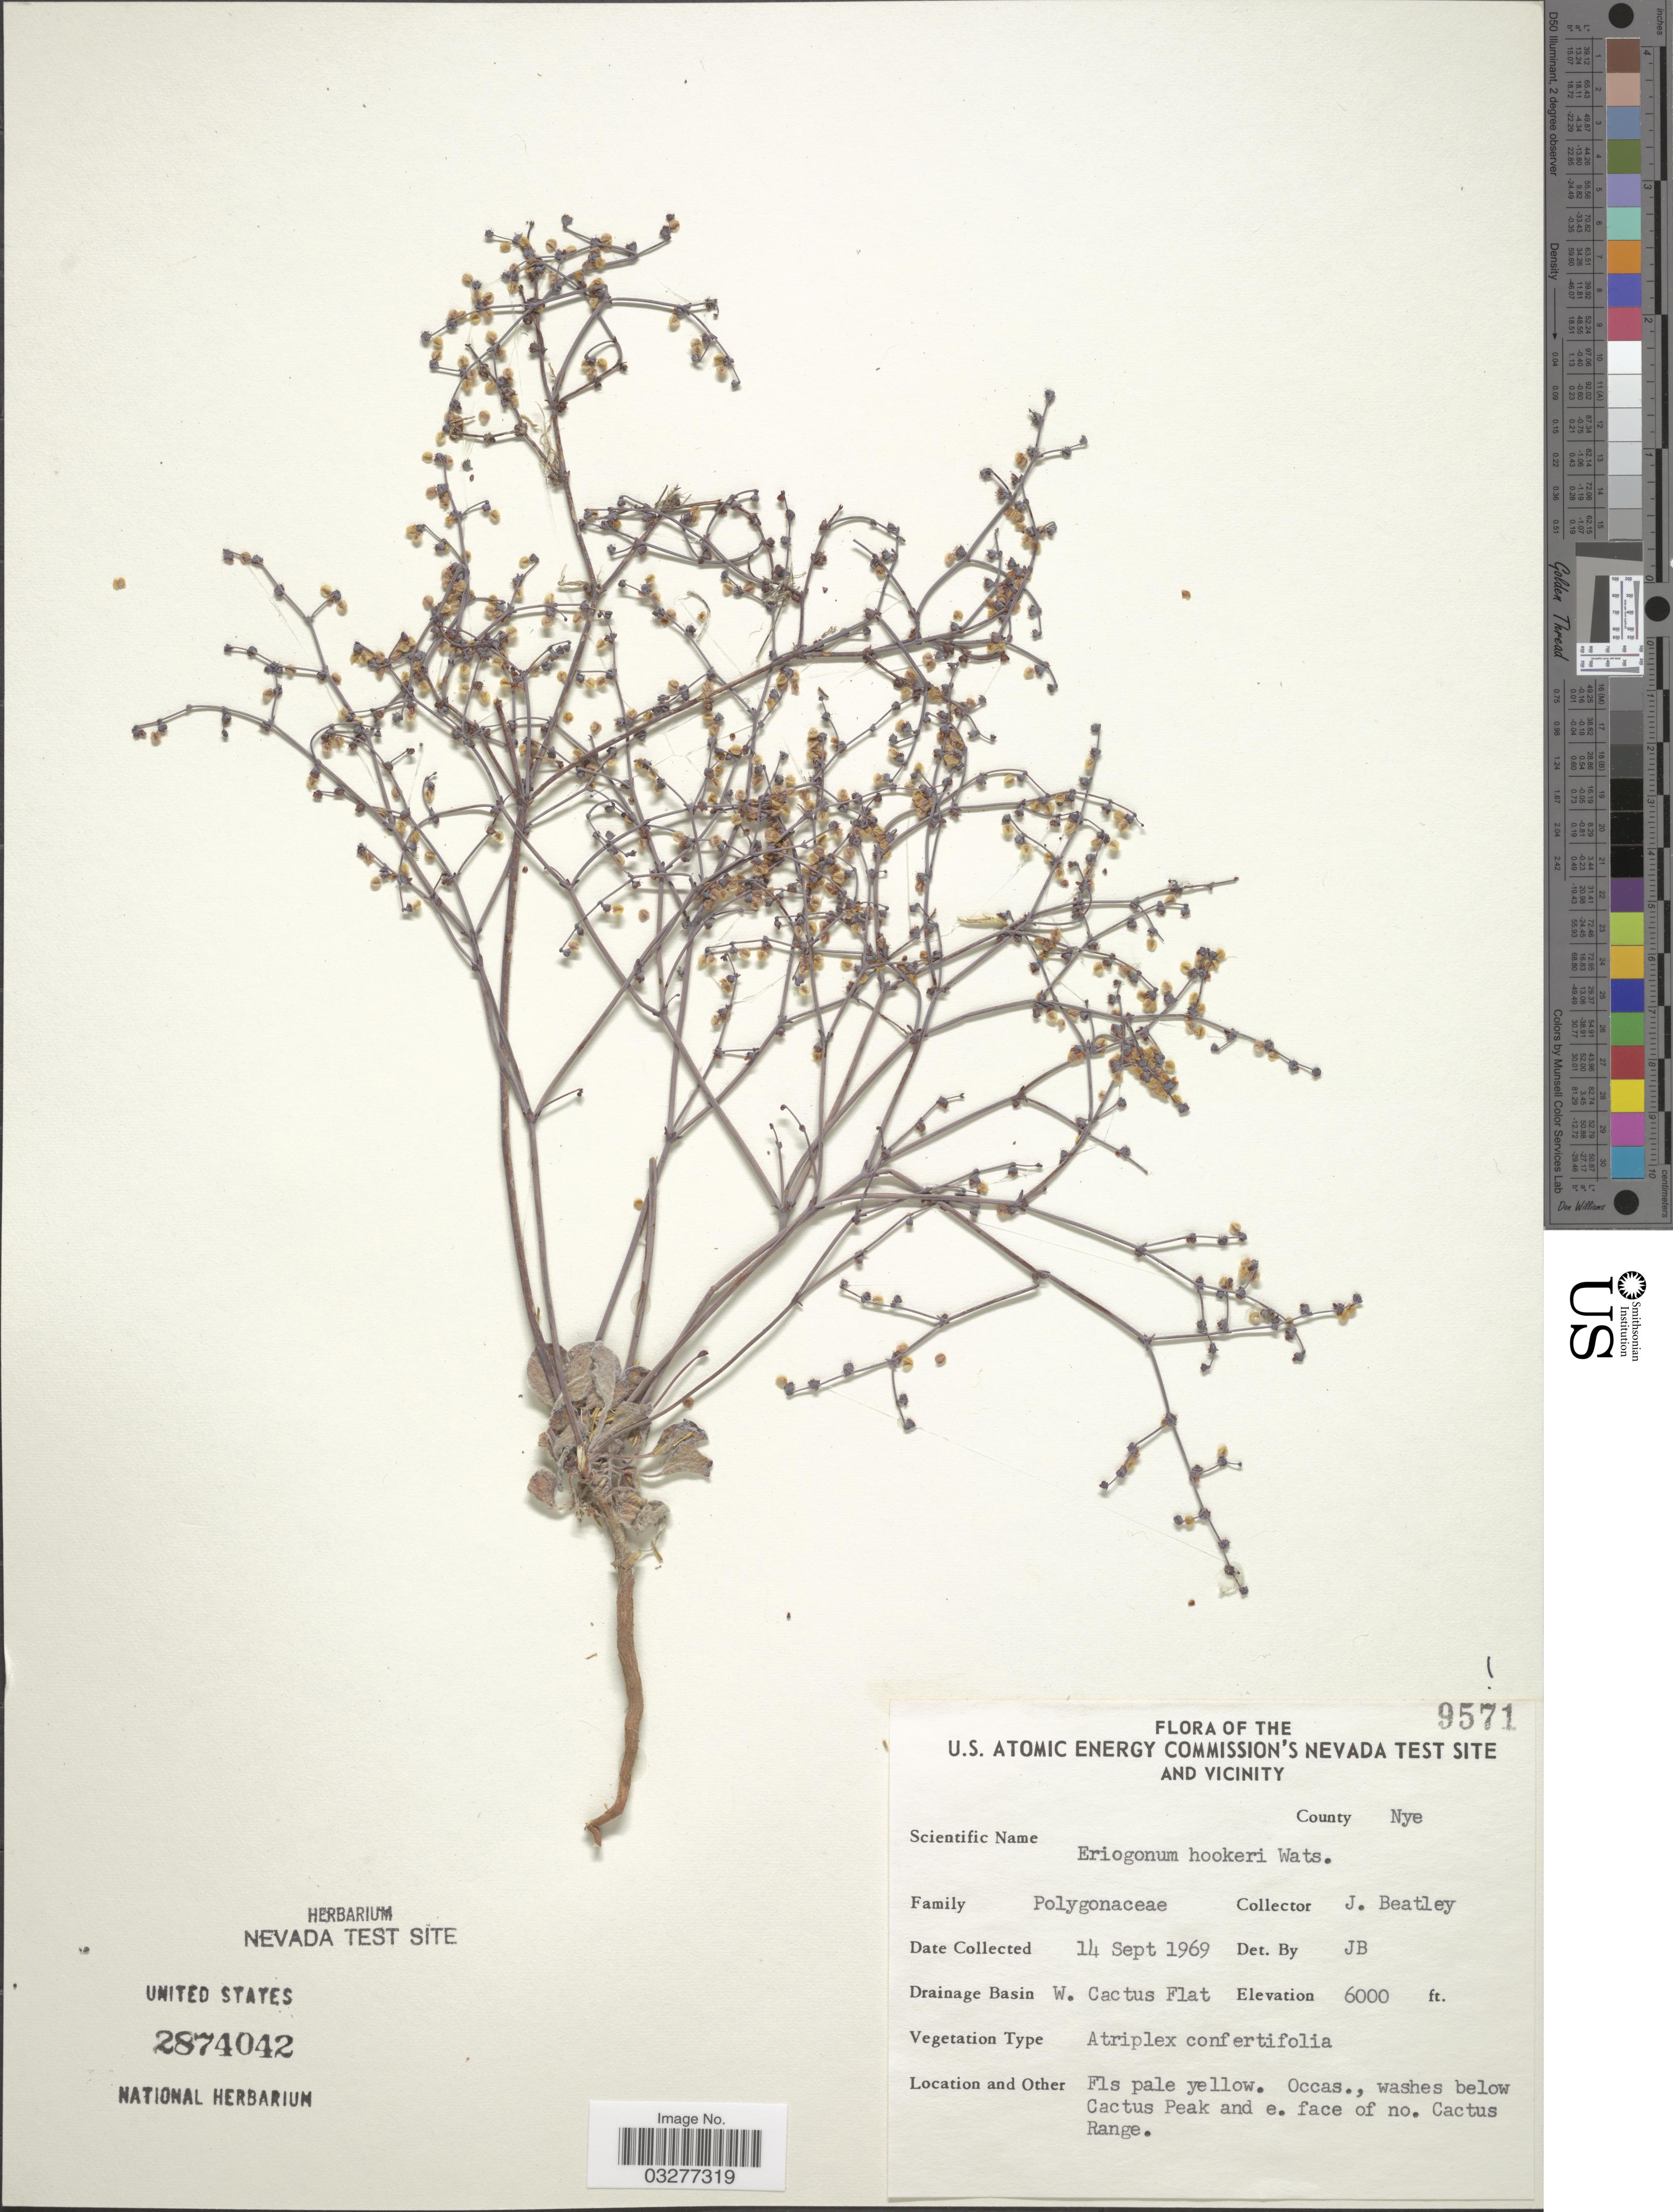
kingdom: Plantae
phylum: Tracheophyta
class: Magnoliopsida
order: Caryophyllales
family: Polygonaceae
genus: Eriogonum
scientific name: Eriogonum hookeri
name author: S. Watson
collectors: J. C. Beatley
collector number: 9571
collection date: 1969-09-14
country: United States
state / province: Nevada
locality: U. S. Atomic Energy Commission's Nevada Test Site and Vicinity. County Nye. Drainage Basin W. Cactus Flat. Washes below Cactus Peak and e. face of no. Cactus Range.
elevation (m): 1829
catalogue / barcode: US 2874042